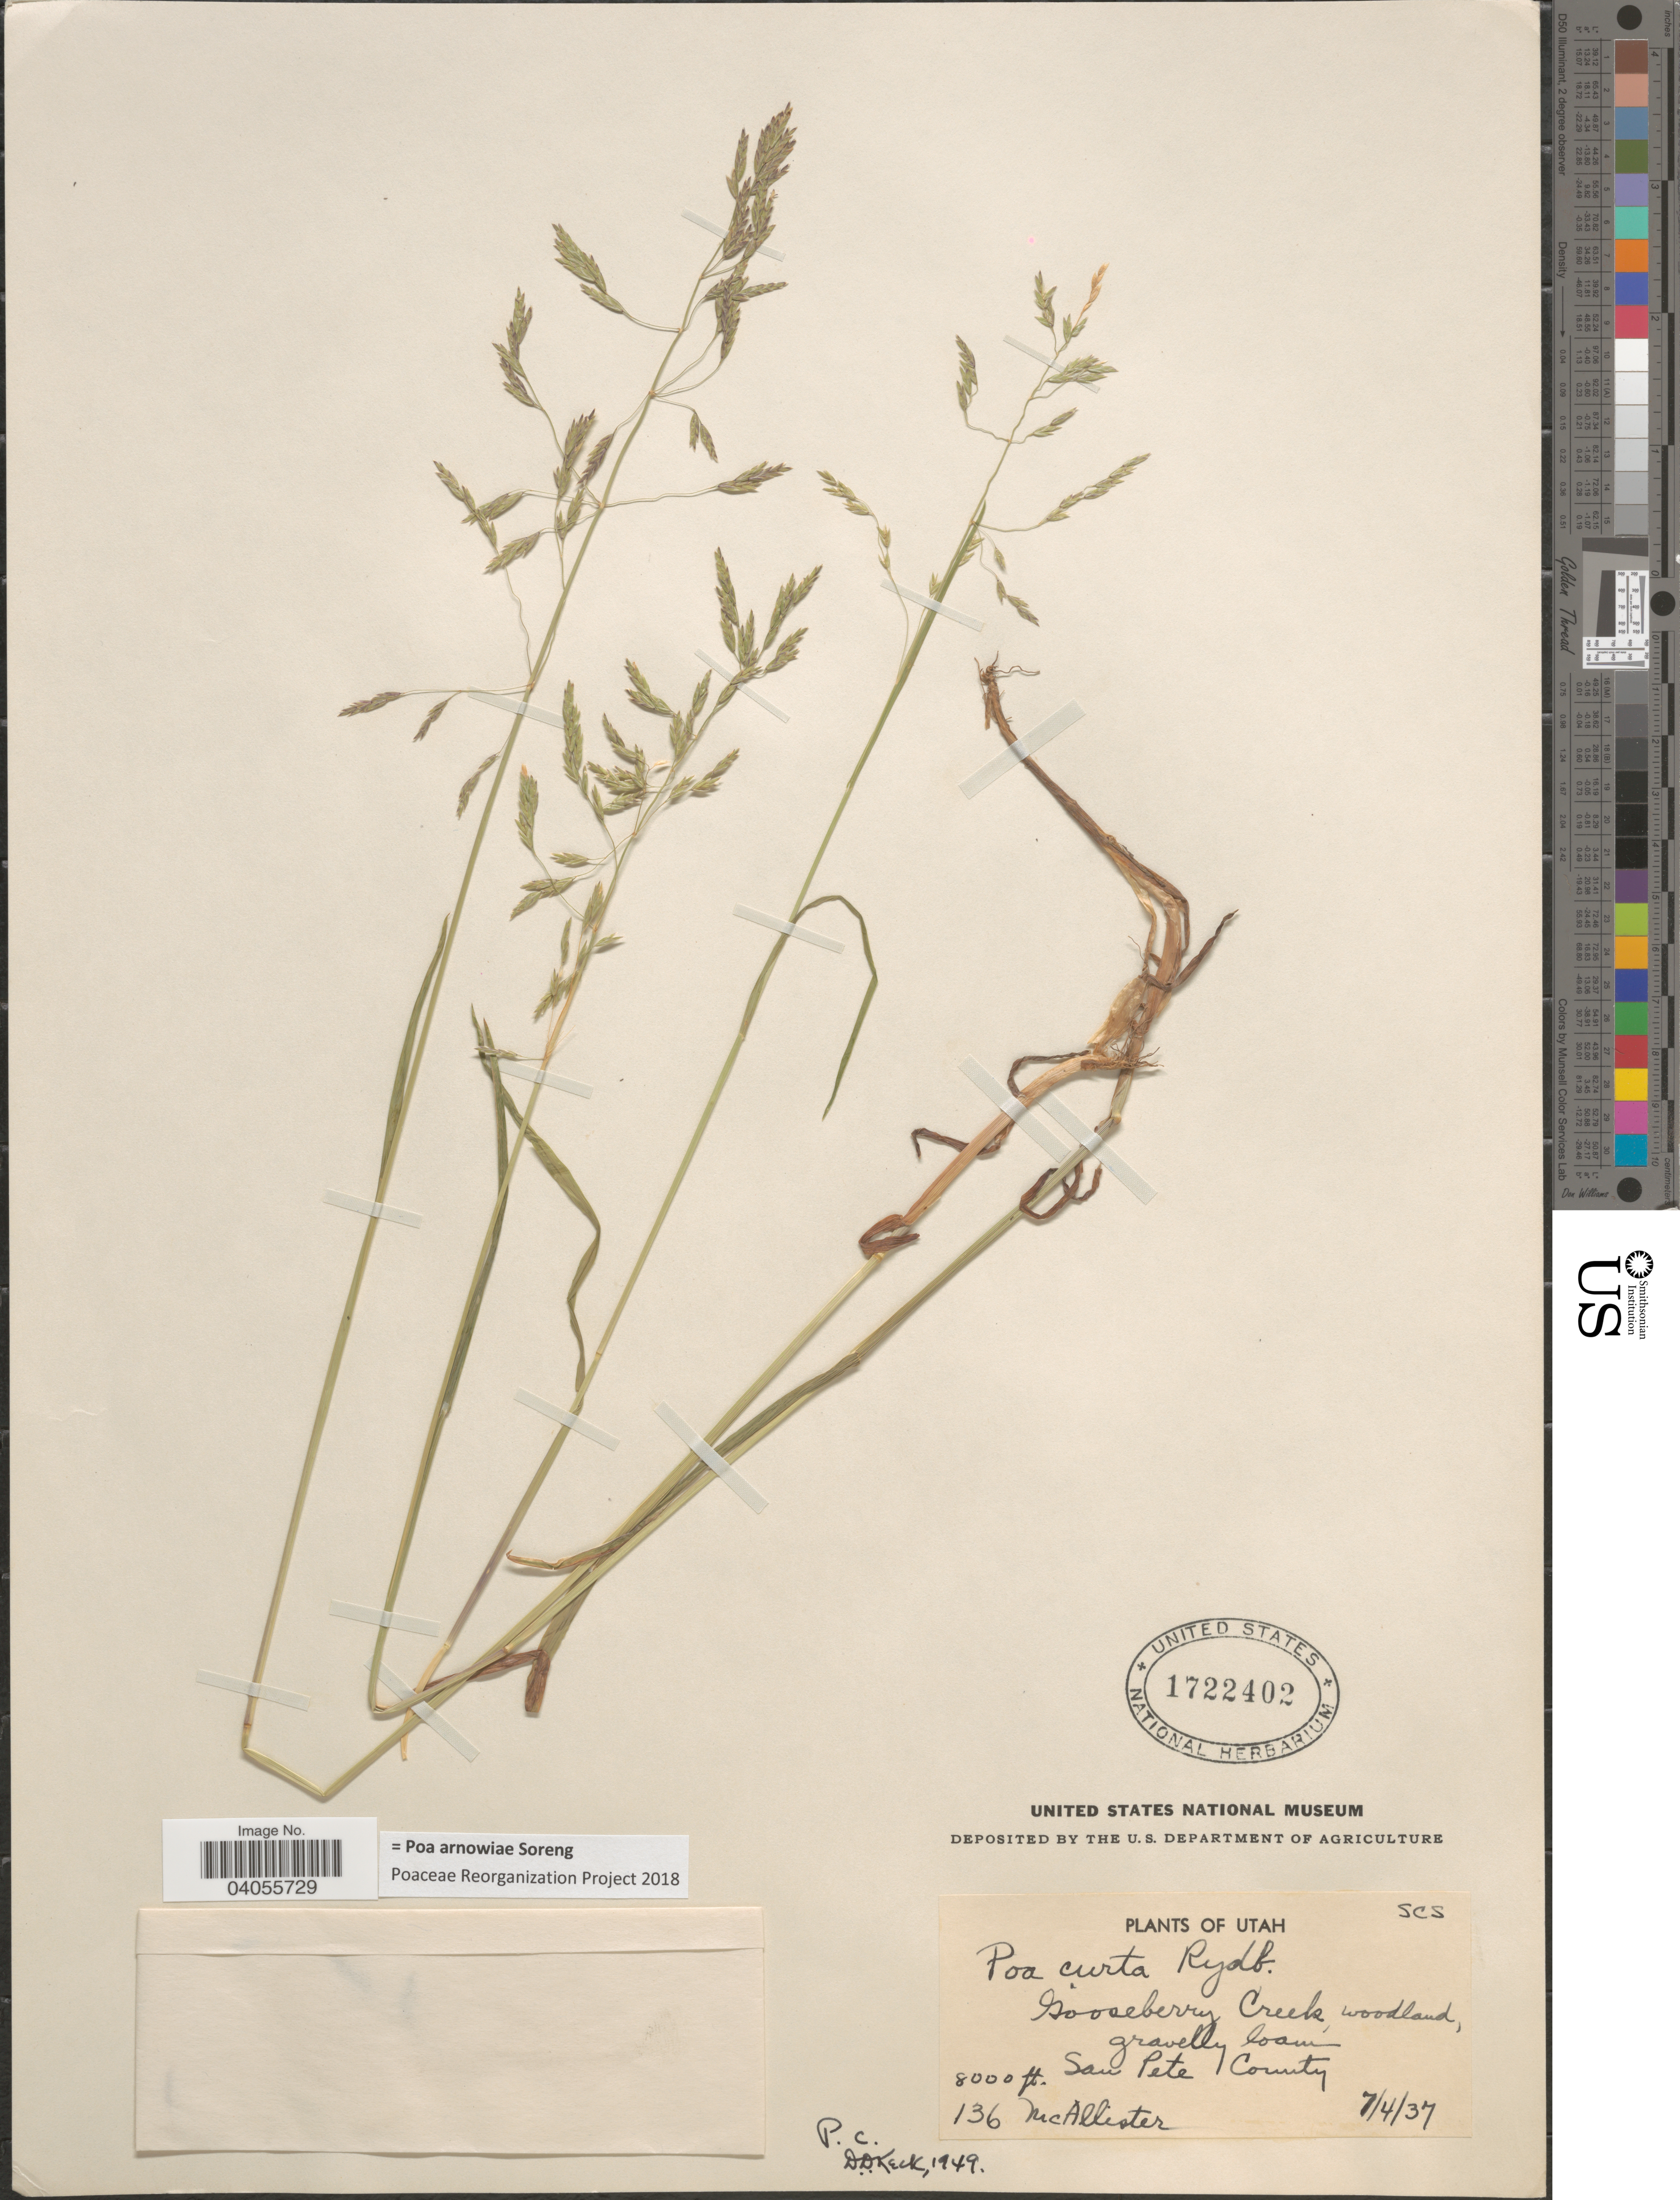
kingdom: Plantae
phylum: Tracheophyta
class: Liliopsida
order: Poales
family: Poaceae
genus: Poa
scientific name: Poa arnowiae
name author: Soreng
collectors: -. McAllister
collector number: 136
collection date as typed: Transcribed d/m/y: 4/7/37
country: United States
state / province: Utah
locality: Gooseberry Creek. San Pete County.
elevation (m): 2438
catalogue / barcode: US 1722402